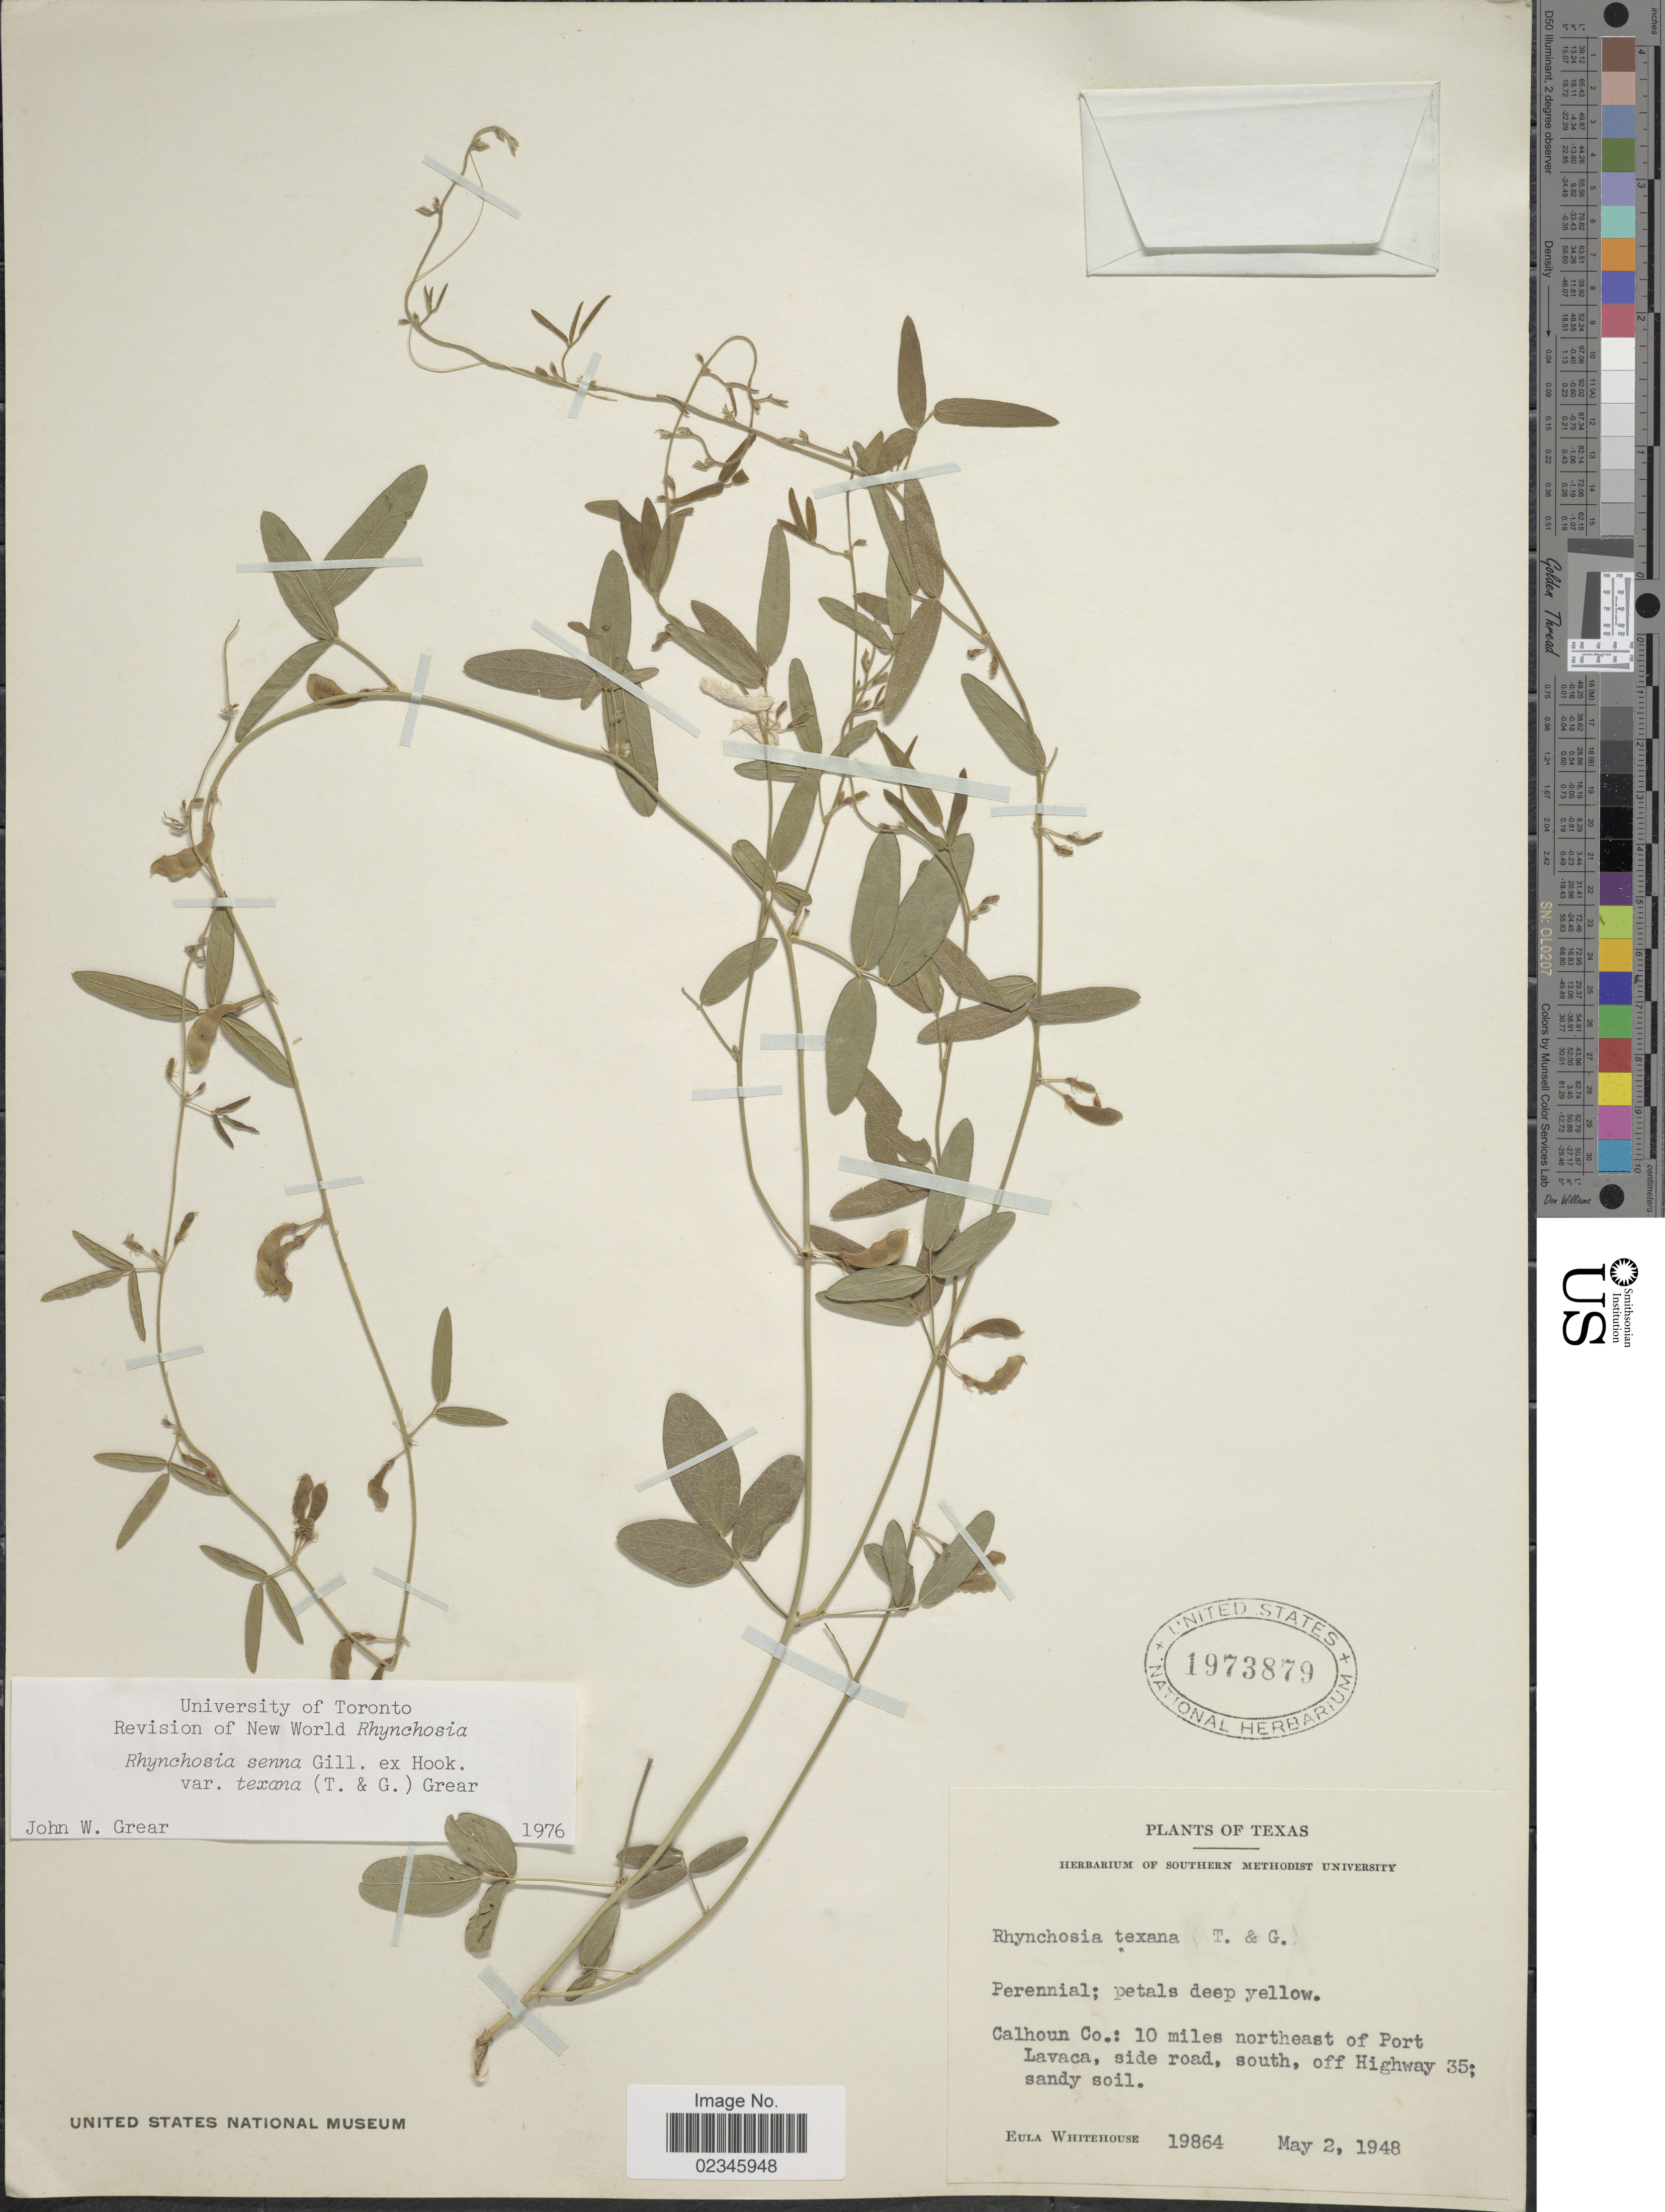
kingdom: Plantae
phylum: Tracheophyta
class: Magnoliopsida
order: Fabales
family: Fabaceae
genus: Rhynchosia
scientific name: Rhynchosia senna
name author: Gillies ex Hook.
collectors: E. Whitehouse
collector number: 19864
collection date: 1948-05-02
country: United States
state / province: Texas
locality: Calhoun Co.: 10 miles northeast of Port Lavacam side road, south, off Highway 35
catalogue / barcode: US 1973879